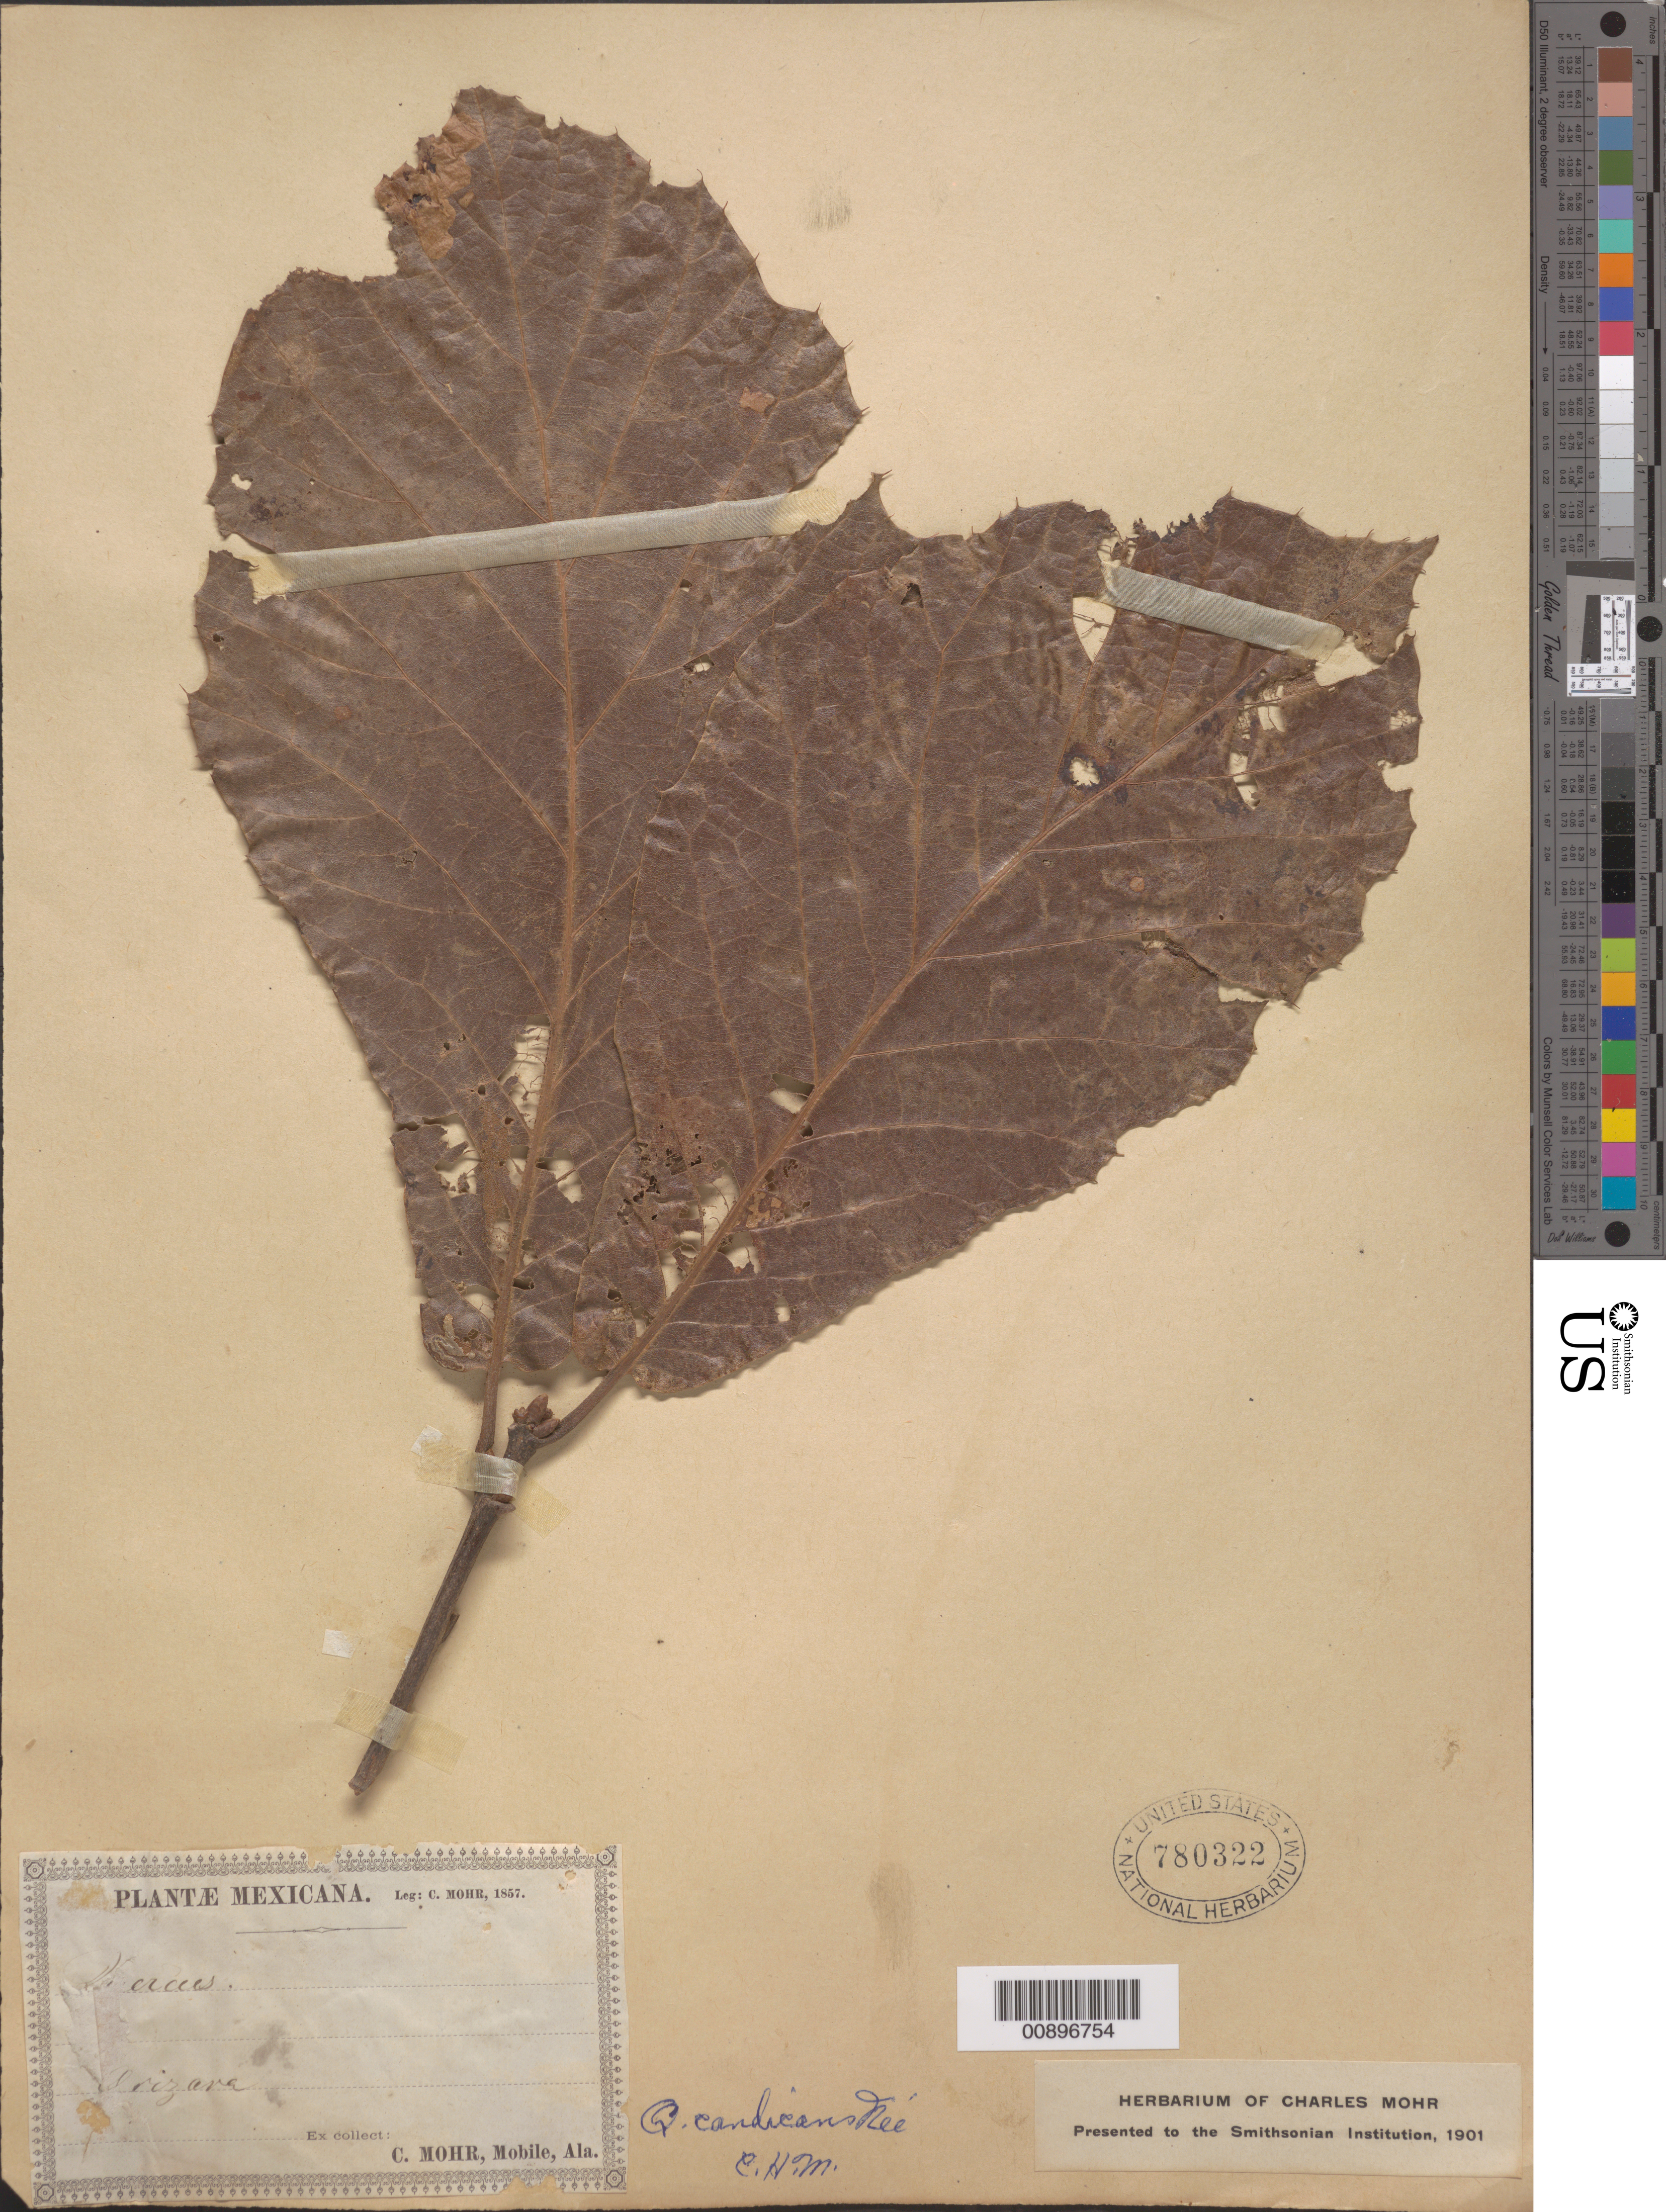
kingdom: Plantae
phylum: Tracheophyta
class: Magnoliopsida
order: Fagales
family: Fagaceae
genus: Quercus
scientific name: Quercus candicans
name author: Née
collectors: C. T. Mohr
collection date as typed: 1857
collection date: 1857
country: Mexico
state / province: Veracruz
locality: Orizaba.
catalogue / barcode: US 780322